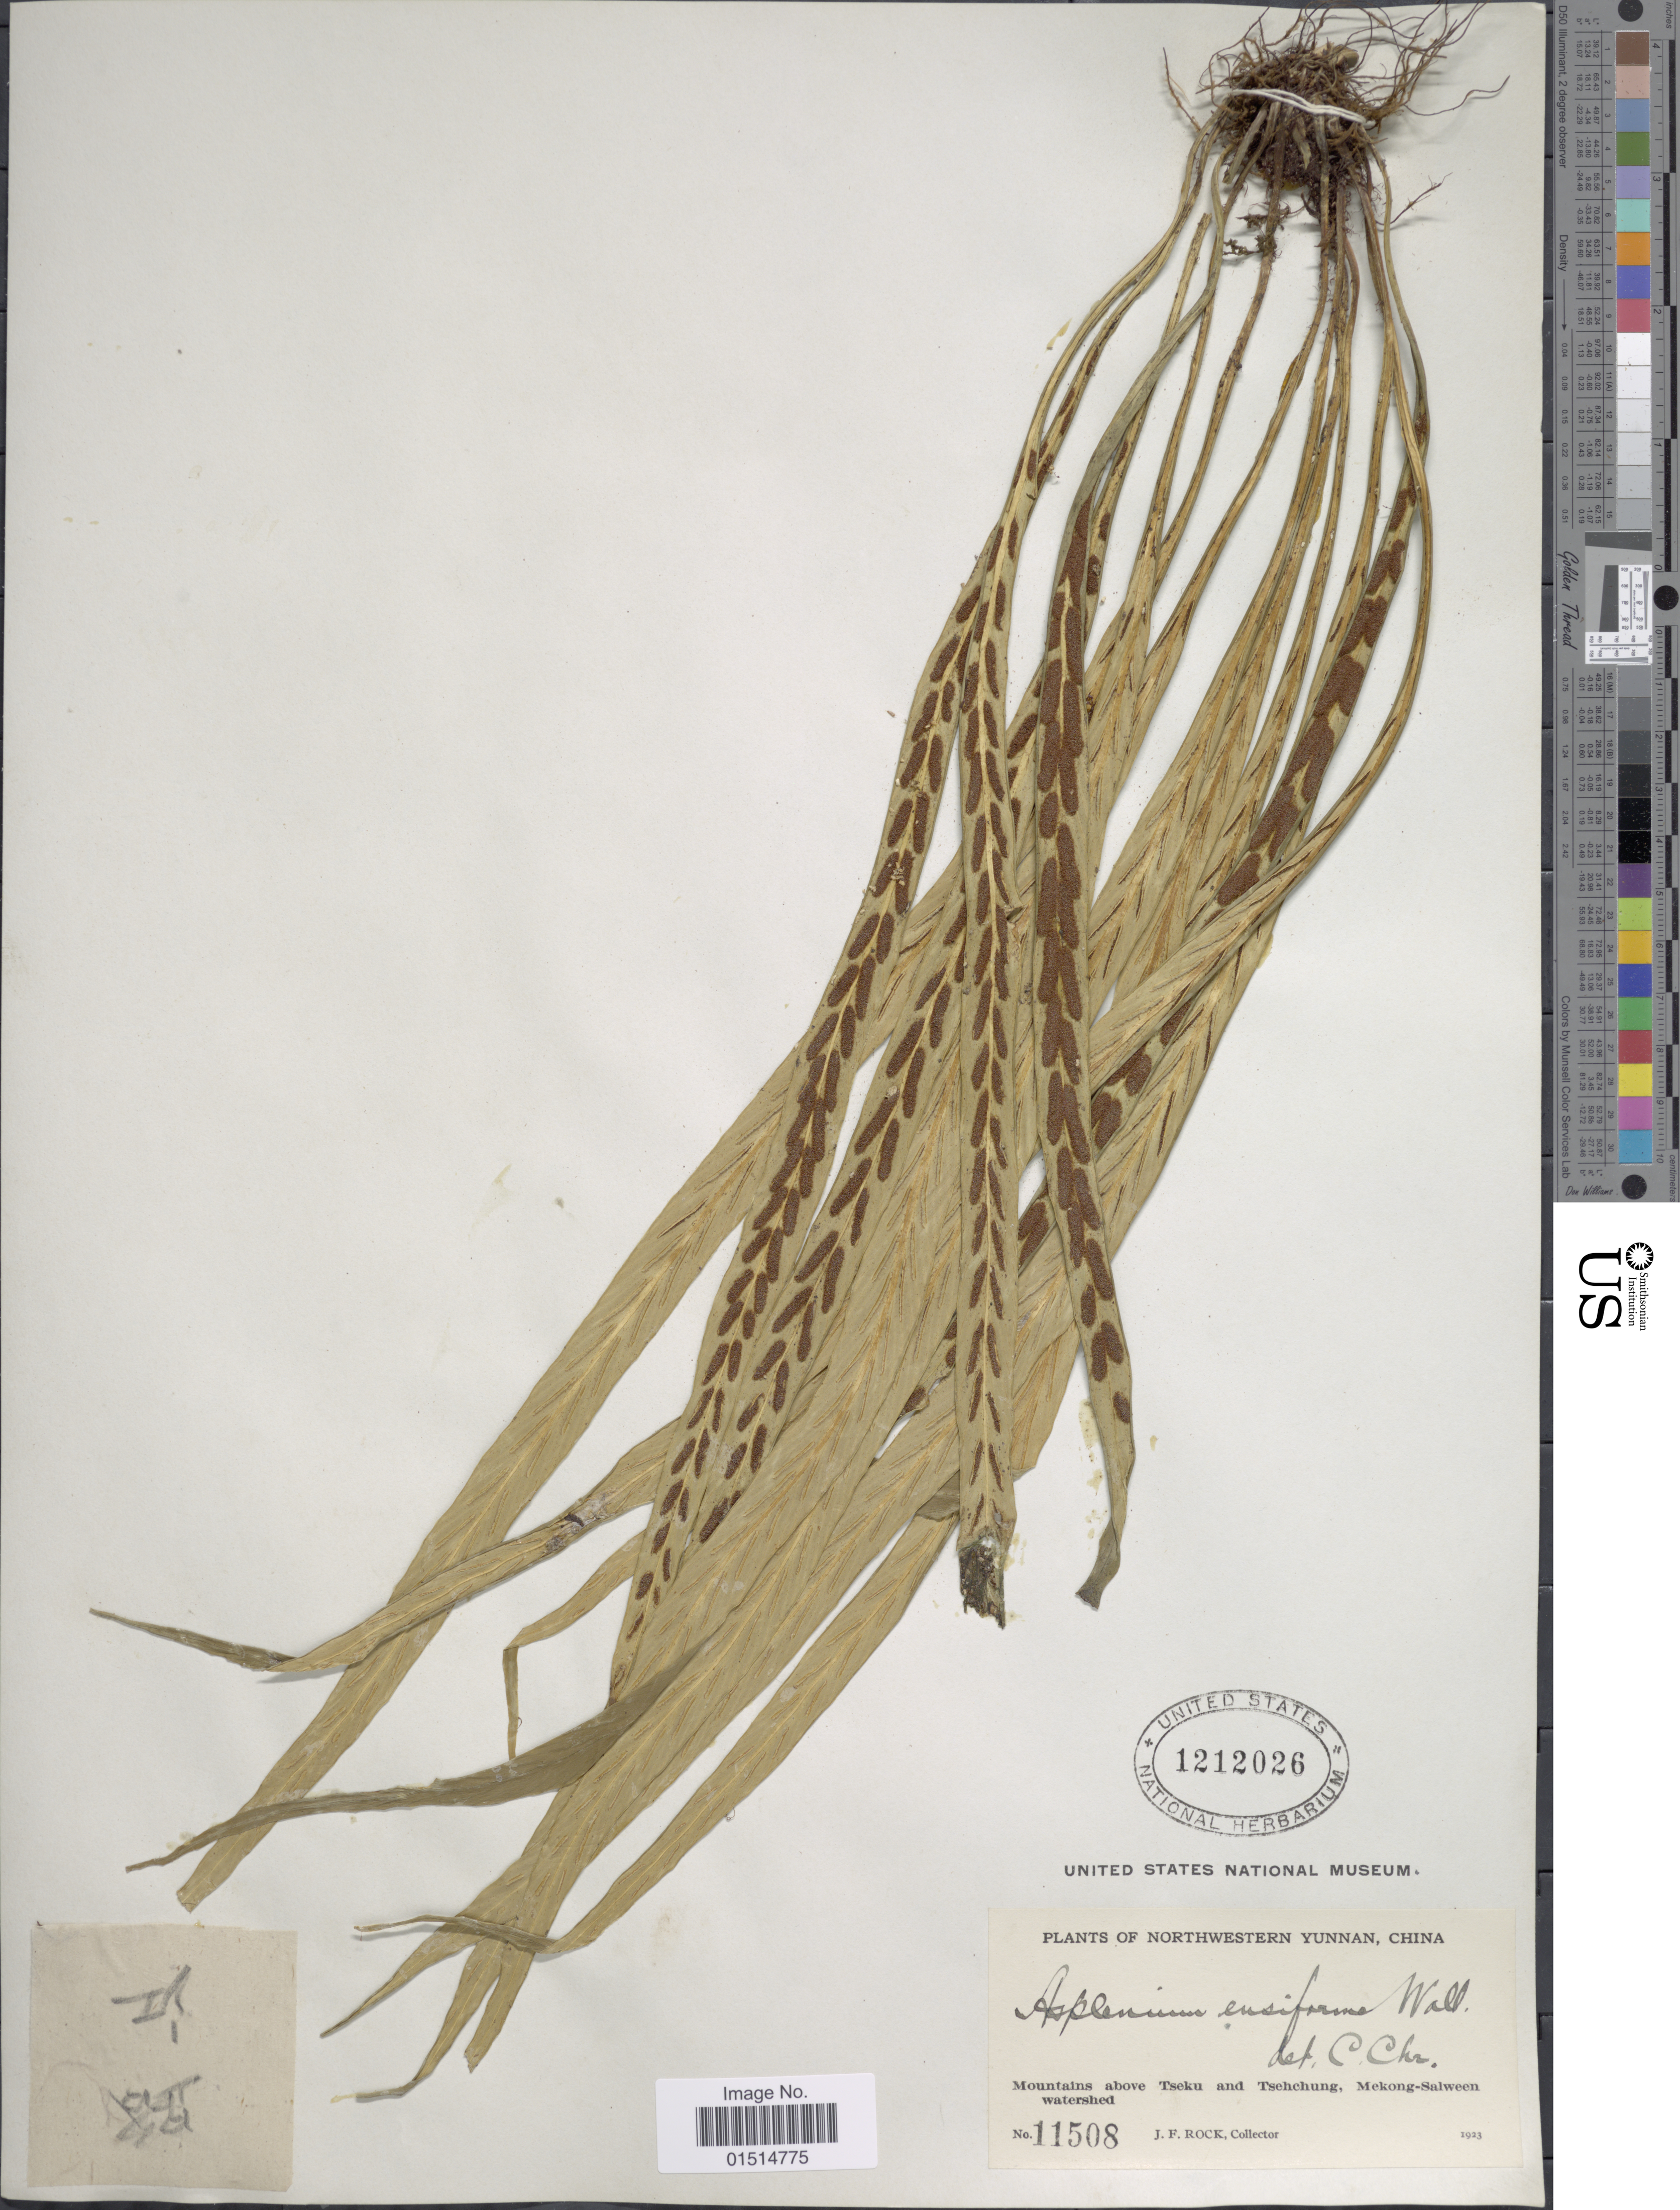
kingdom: Plantae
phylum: Tracheophyta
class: Polypodiopsida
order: Polypodiales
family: Aspleniaceae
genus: Asplenium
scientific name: Asplenium ensiforme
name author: Wall. ex Hook. & Grev.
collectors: J. Rock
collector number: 11508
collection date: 1923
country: China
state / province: Yunnan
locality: Southwestern Yunnan, moutains above Tseku and Tsehchung, Mekong-Salween watershed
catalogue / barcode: US 1212026